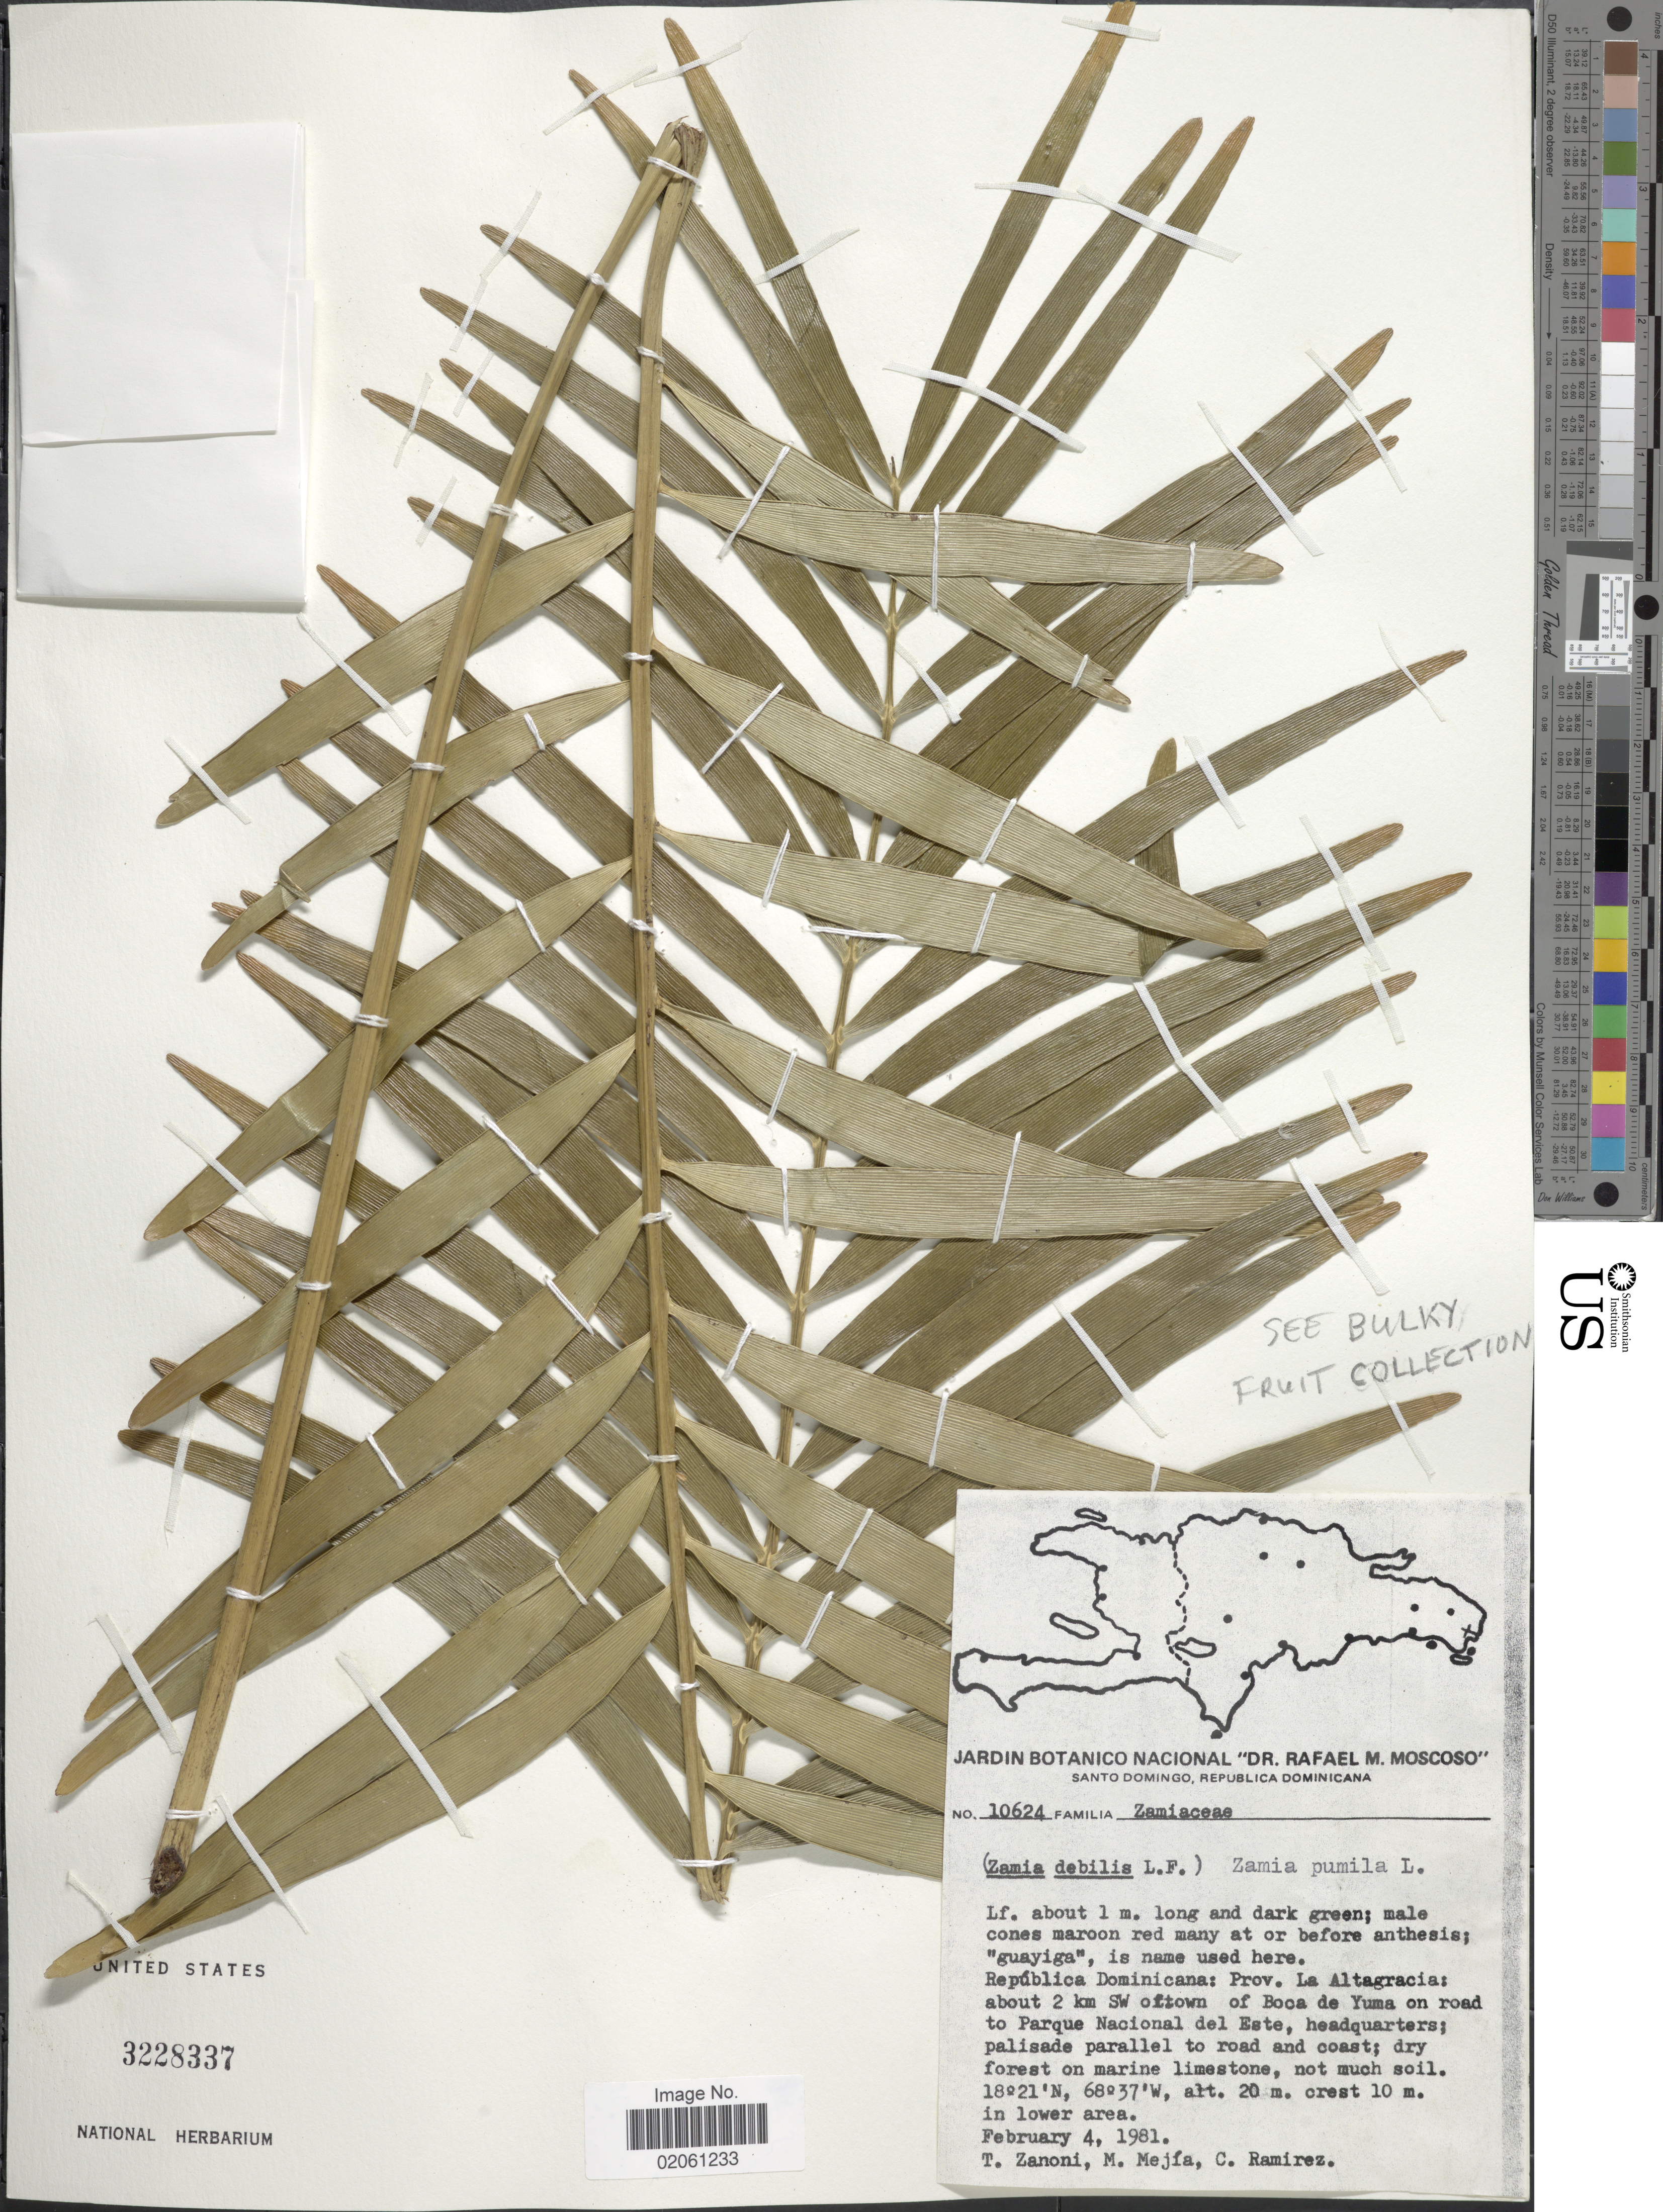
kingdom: Plantae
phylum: Tracheophyta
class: Cycadopsida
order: Cycadales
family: Zamiaceae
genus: Zamia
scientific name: Zamia pumila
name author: L.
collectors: T. A. Zanoni, M. Mejia & C. Ramirez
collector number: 10624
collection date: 1981-02-04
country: Dominican Republic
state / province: La Altagracia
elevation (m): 20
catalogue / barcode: US 3228337